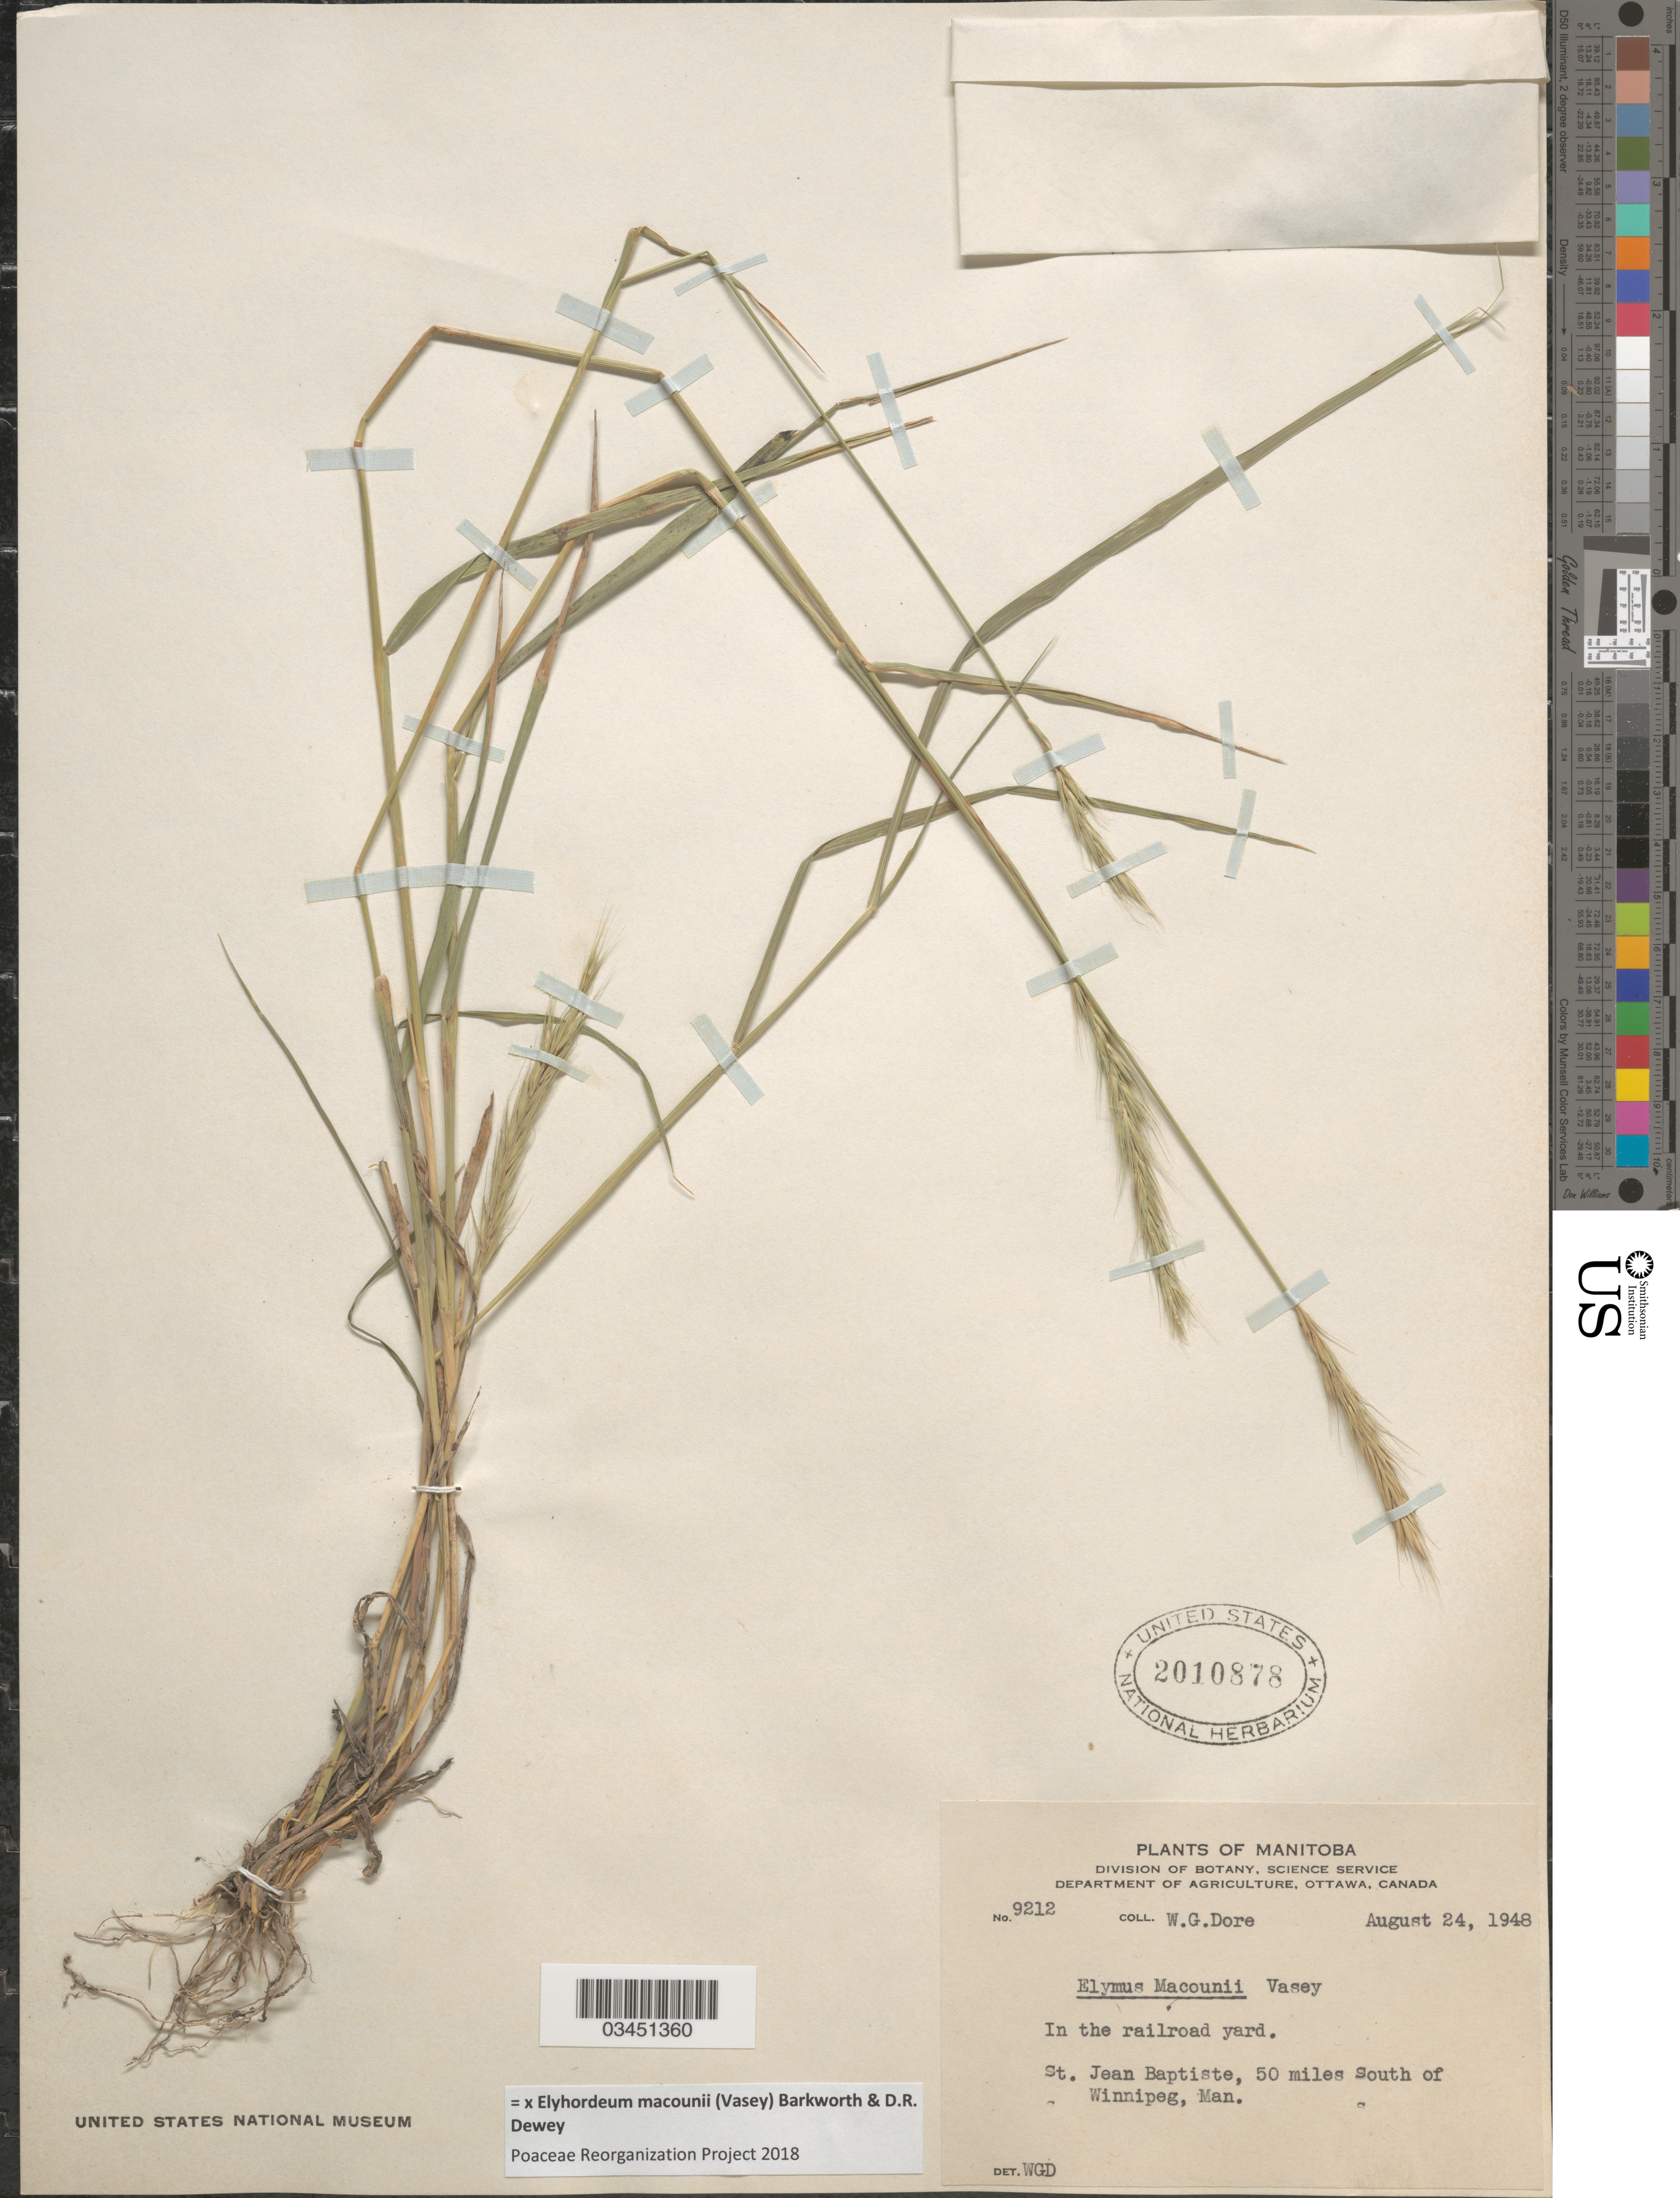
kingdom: Plantae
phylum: Tracheophyta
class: Liliopsida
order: Poales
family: Poaceae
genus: Elyhordeum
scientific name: x Elyhordeum macounii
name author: (Vasey) Barkworth & Dewey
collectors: W. Dore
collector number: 9212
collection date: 1948-08-24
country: Canada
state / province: Manitoba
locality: In the railroad yard. St. Jean Baptiste, 50 miles South of Winnipeg.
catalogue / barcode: US 2010878